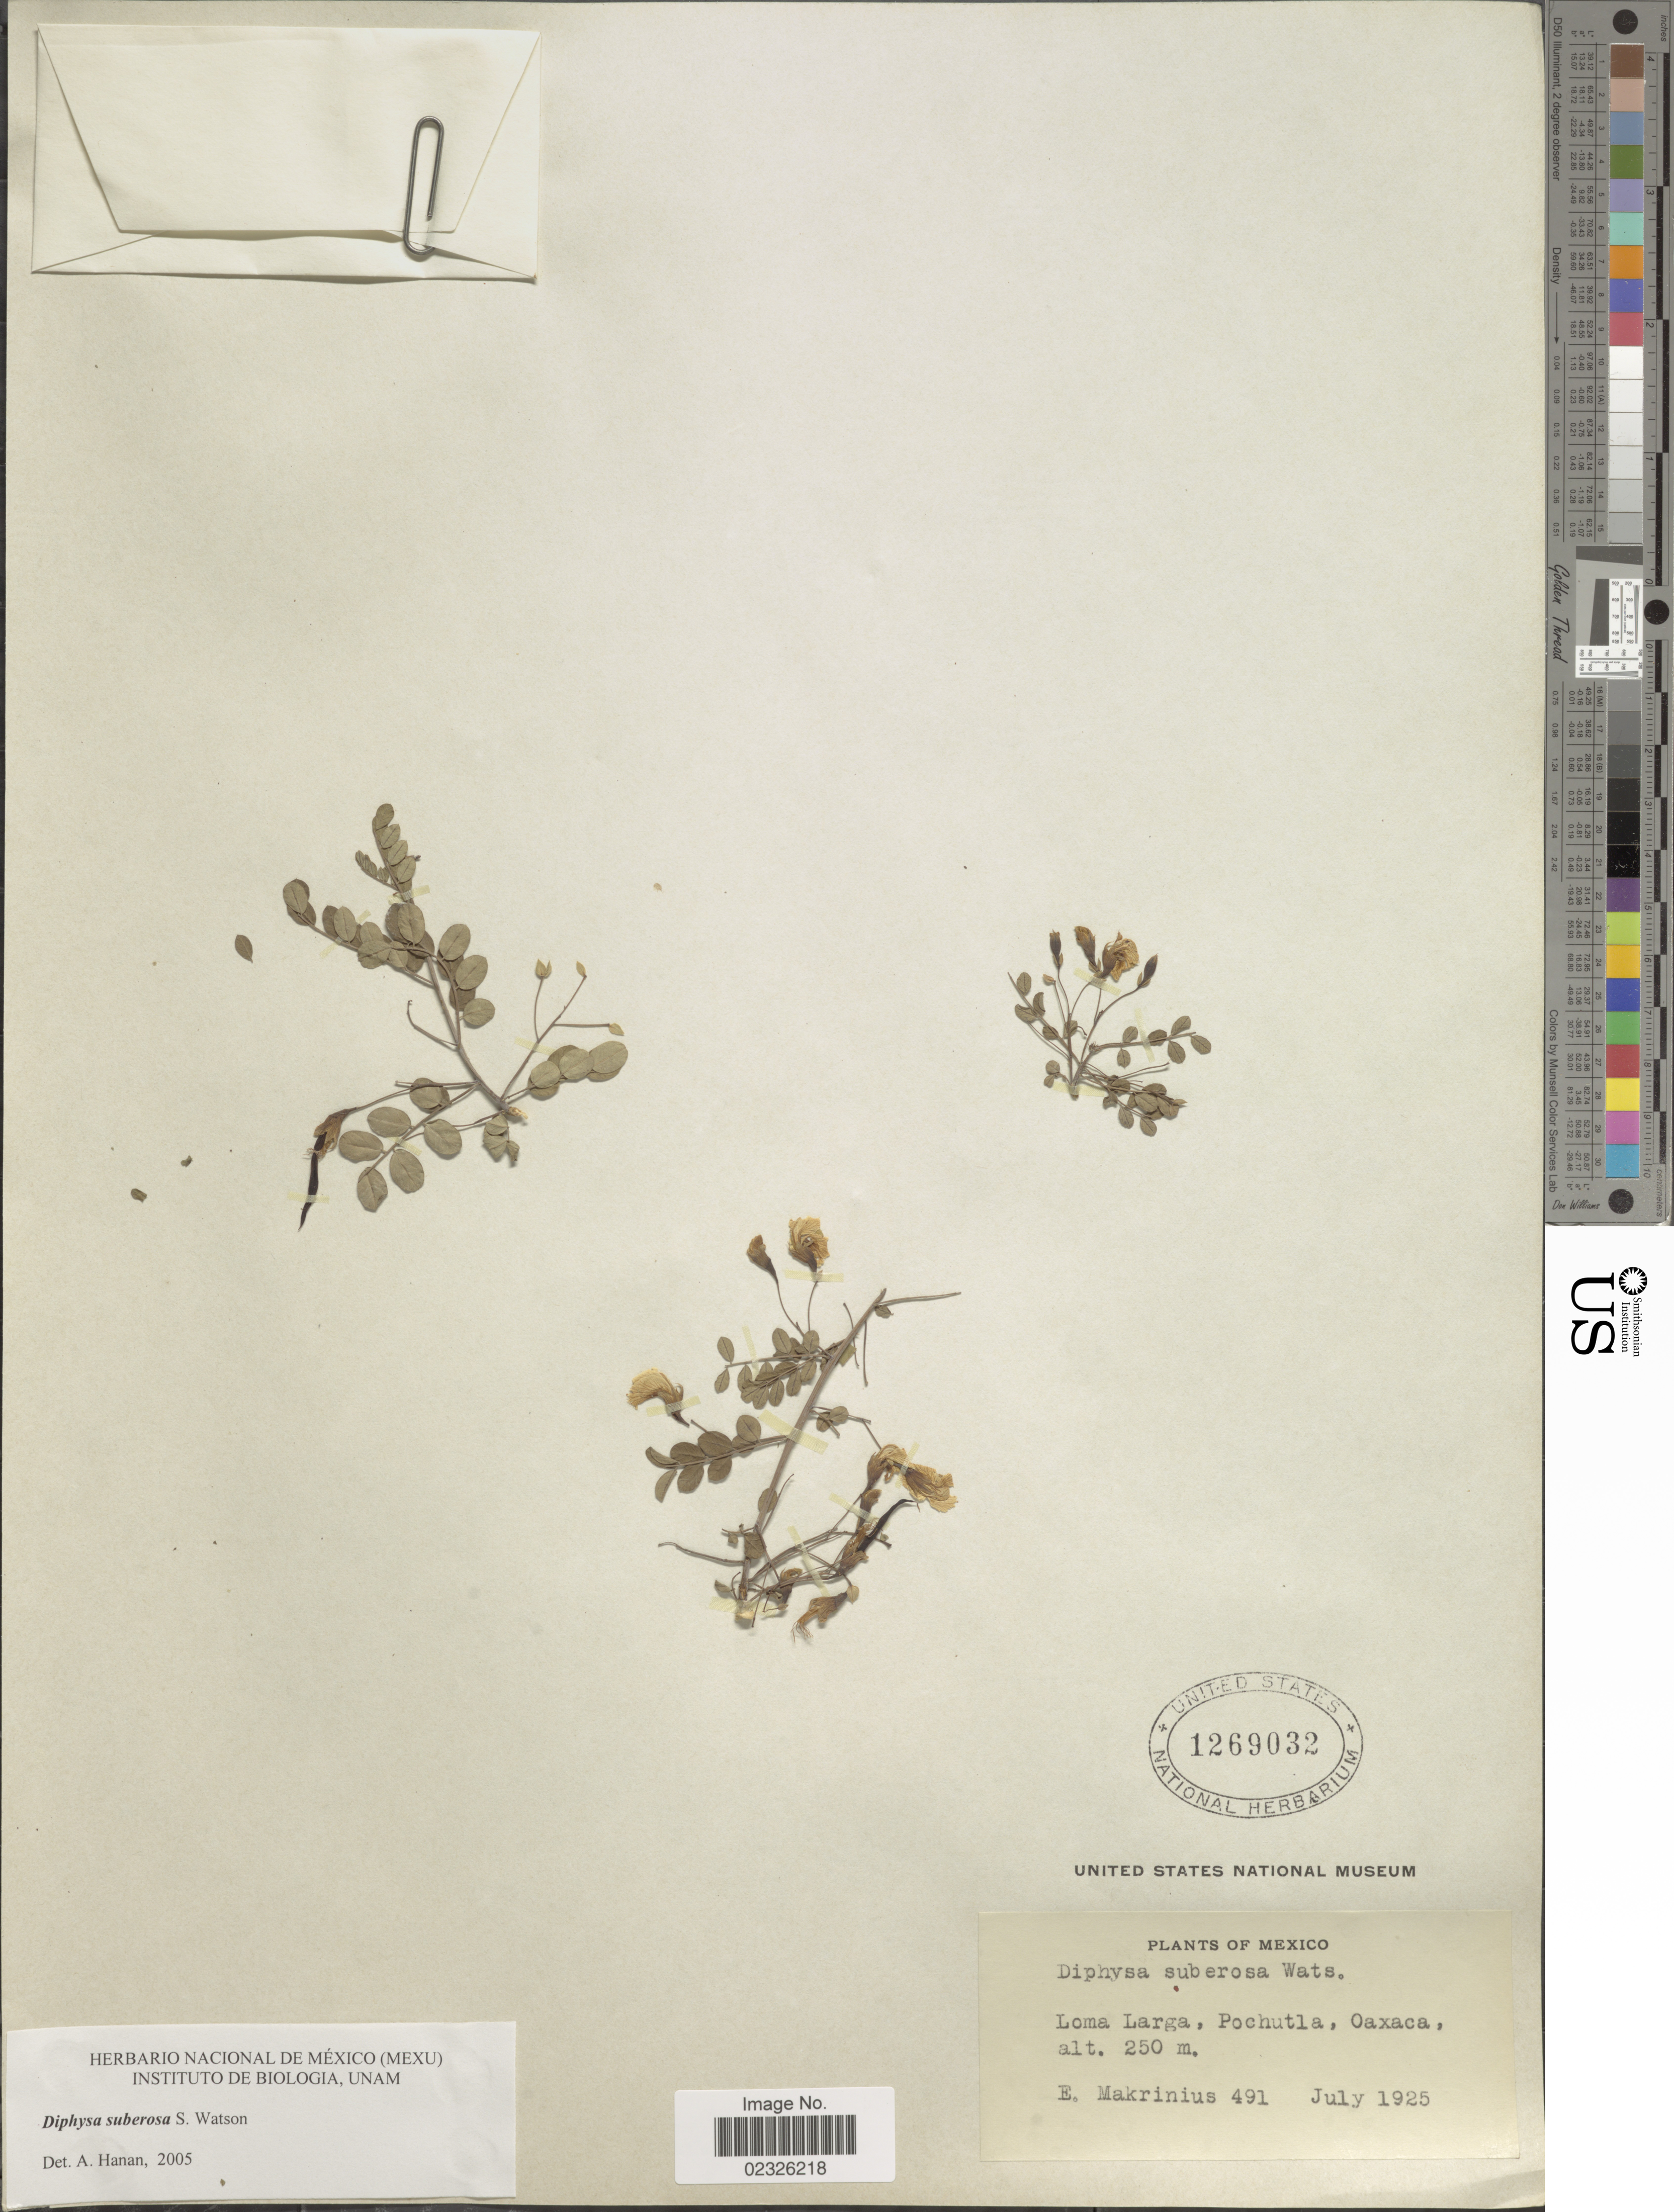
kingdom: Plantae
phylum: Tracheophyta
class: Magnoliopsida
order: Fabales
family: Fabaceae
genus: Diphysa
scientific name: Diphysa suberosa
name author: S. Watson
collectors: E. Makrinius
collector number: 491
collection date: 1925-07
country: Mexico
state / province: Oaxaca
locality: Loma Larga, Pochutla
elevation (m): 250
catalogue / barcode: US 1269032